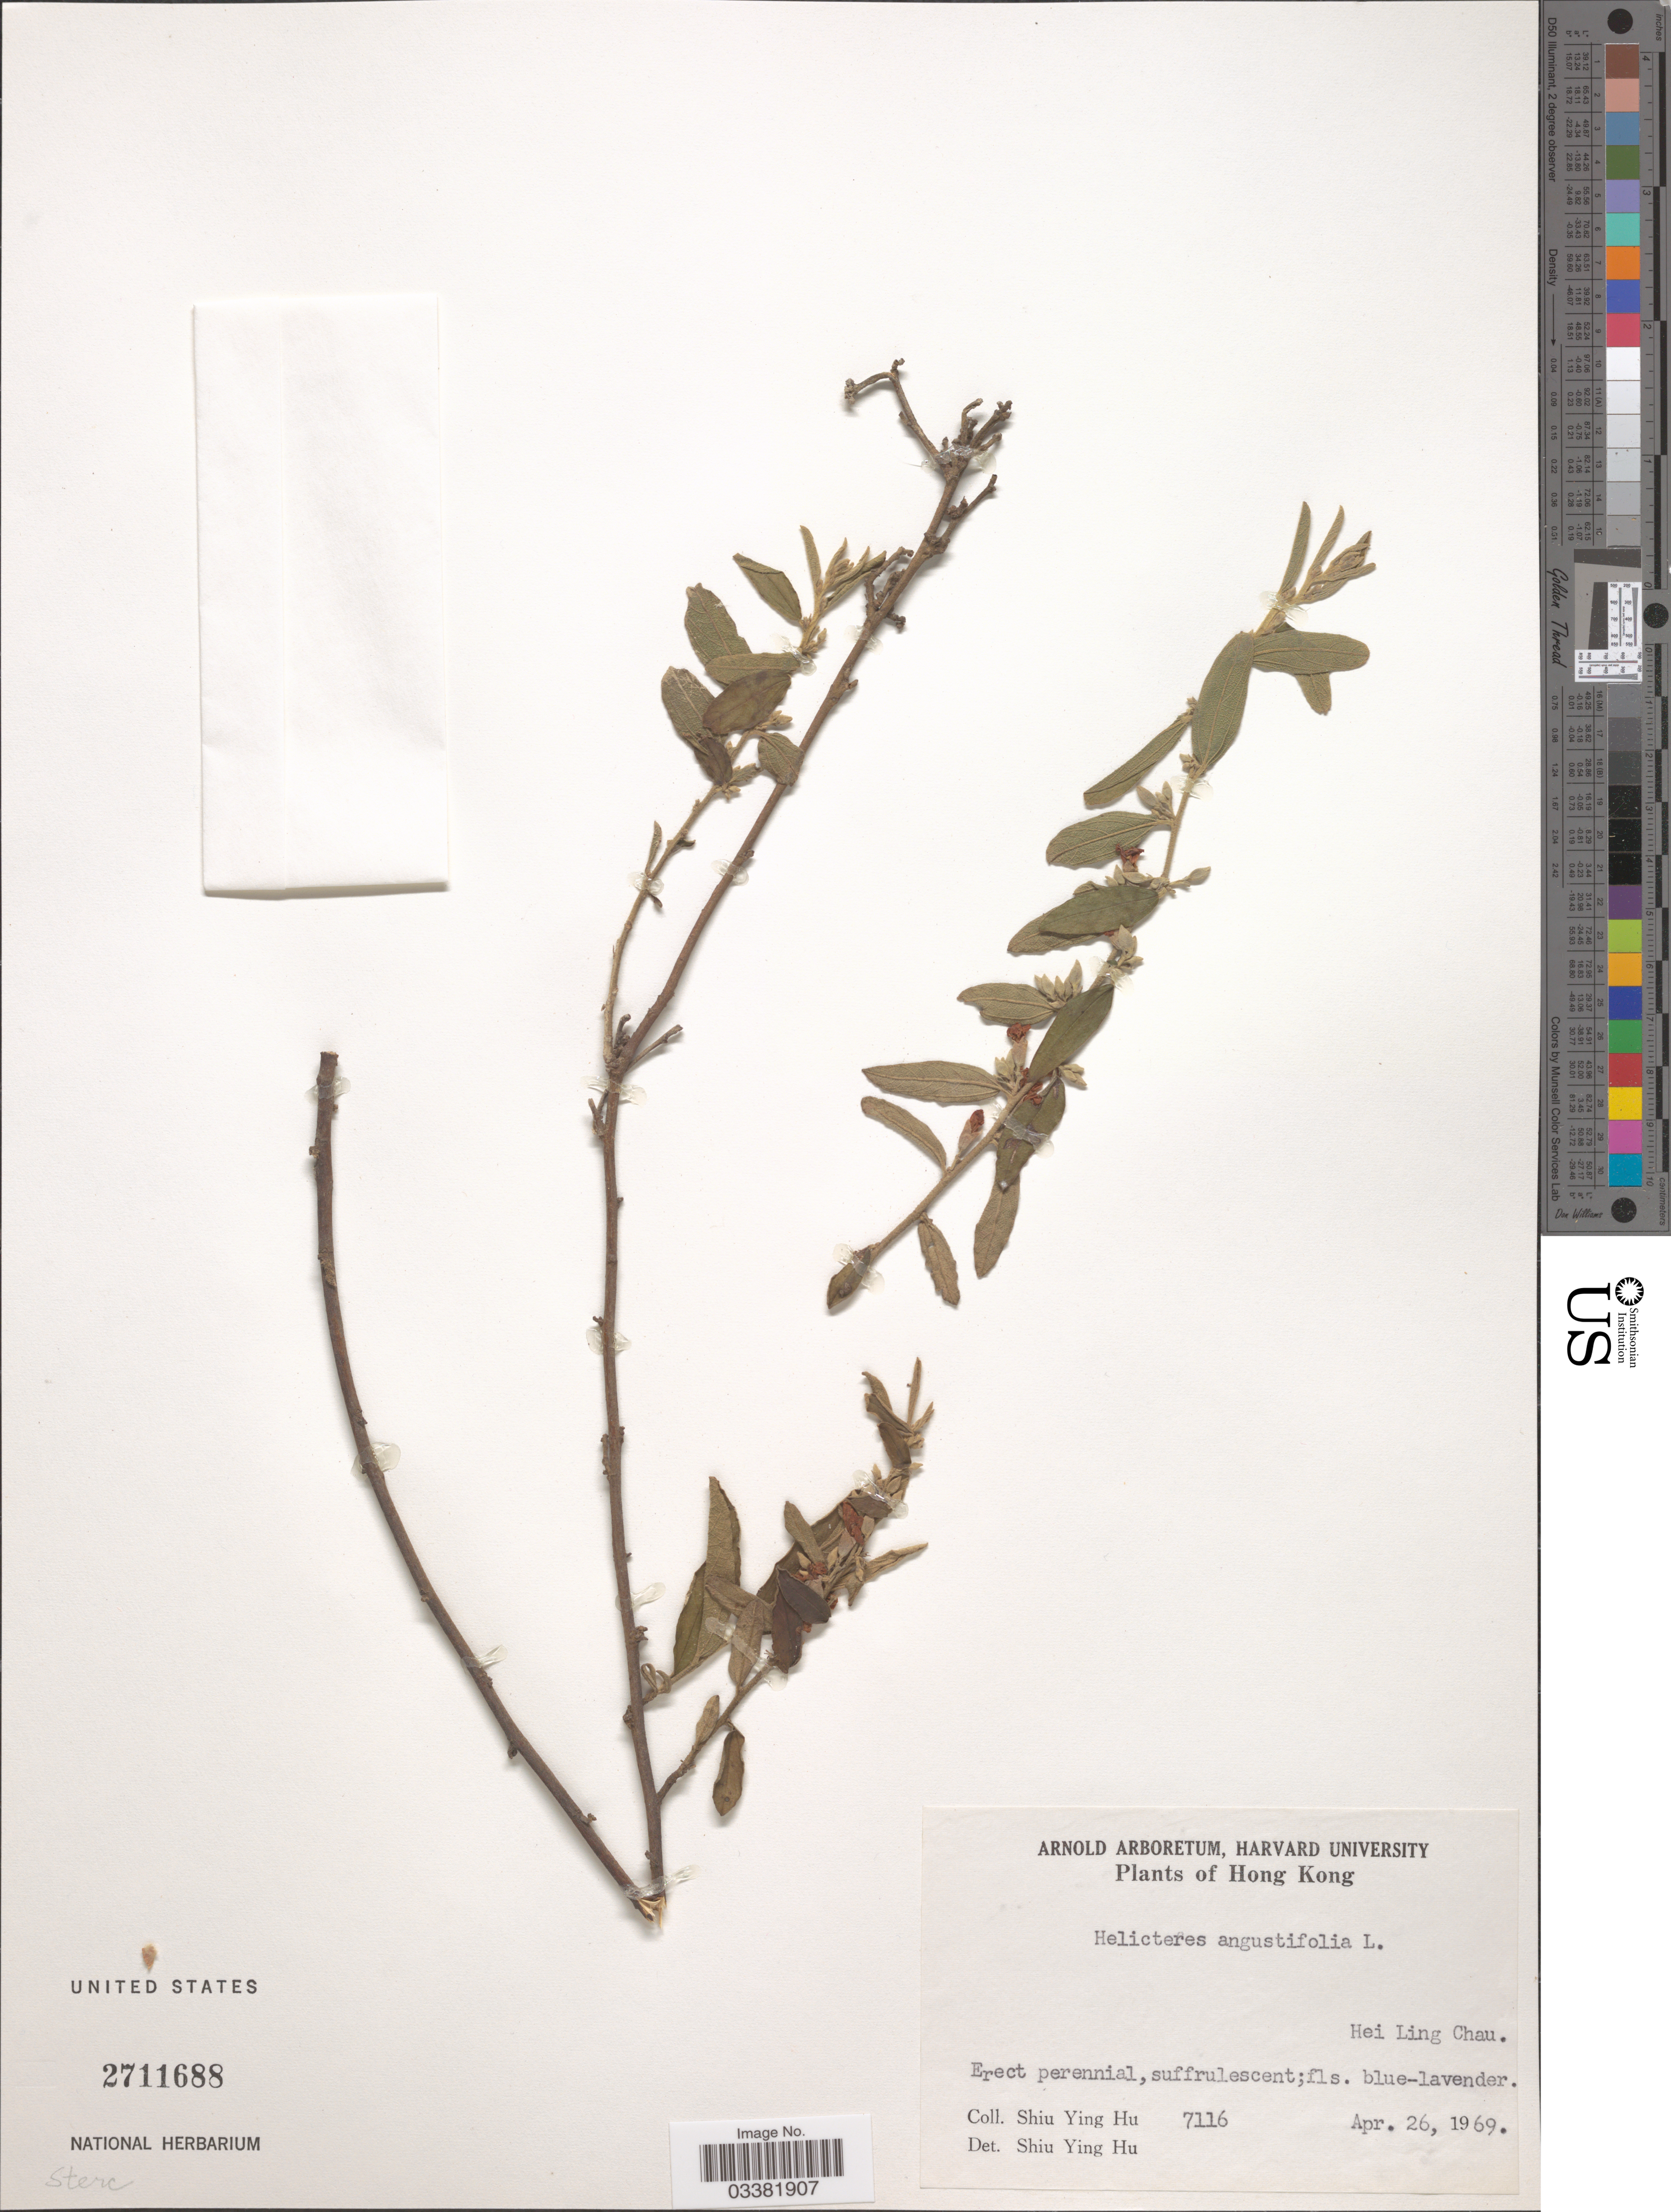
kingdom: Plantae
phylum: Tracheophyta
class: Magnoliopsida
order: Malvales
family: Malvaceae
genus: Helicteres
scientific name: Helicteres angustifolia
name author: L.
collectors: S. Y. Hu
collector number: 7116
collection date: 1969-04-26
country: China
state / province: Hong Kong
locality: Hei Ling Chau.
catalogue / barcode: US 2711688